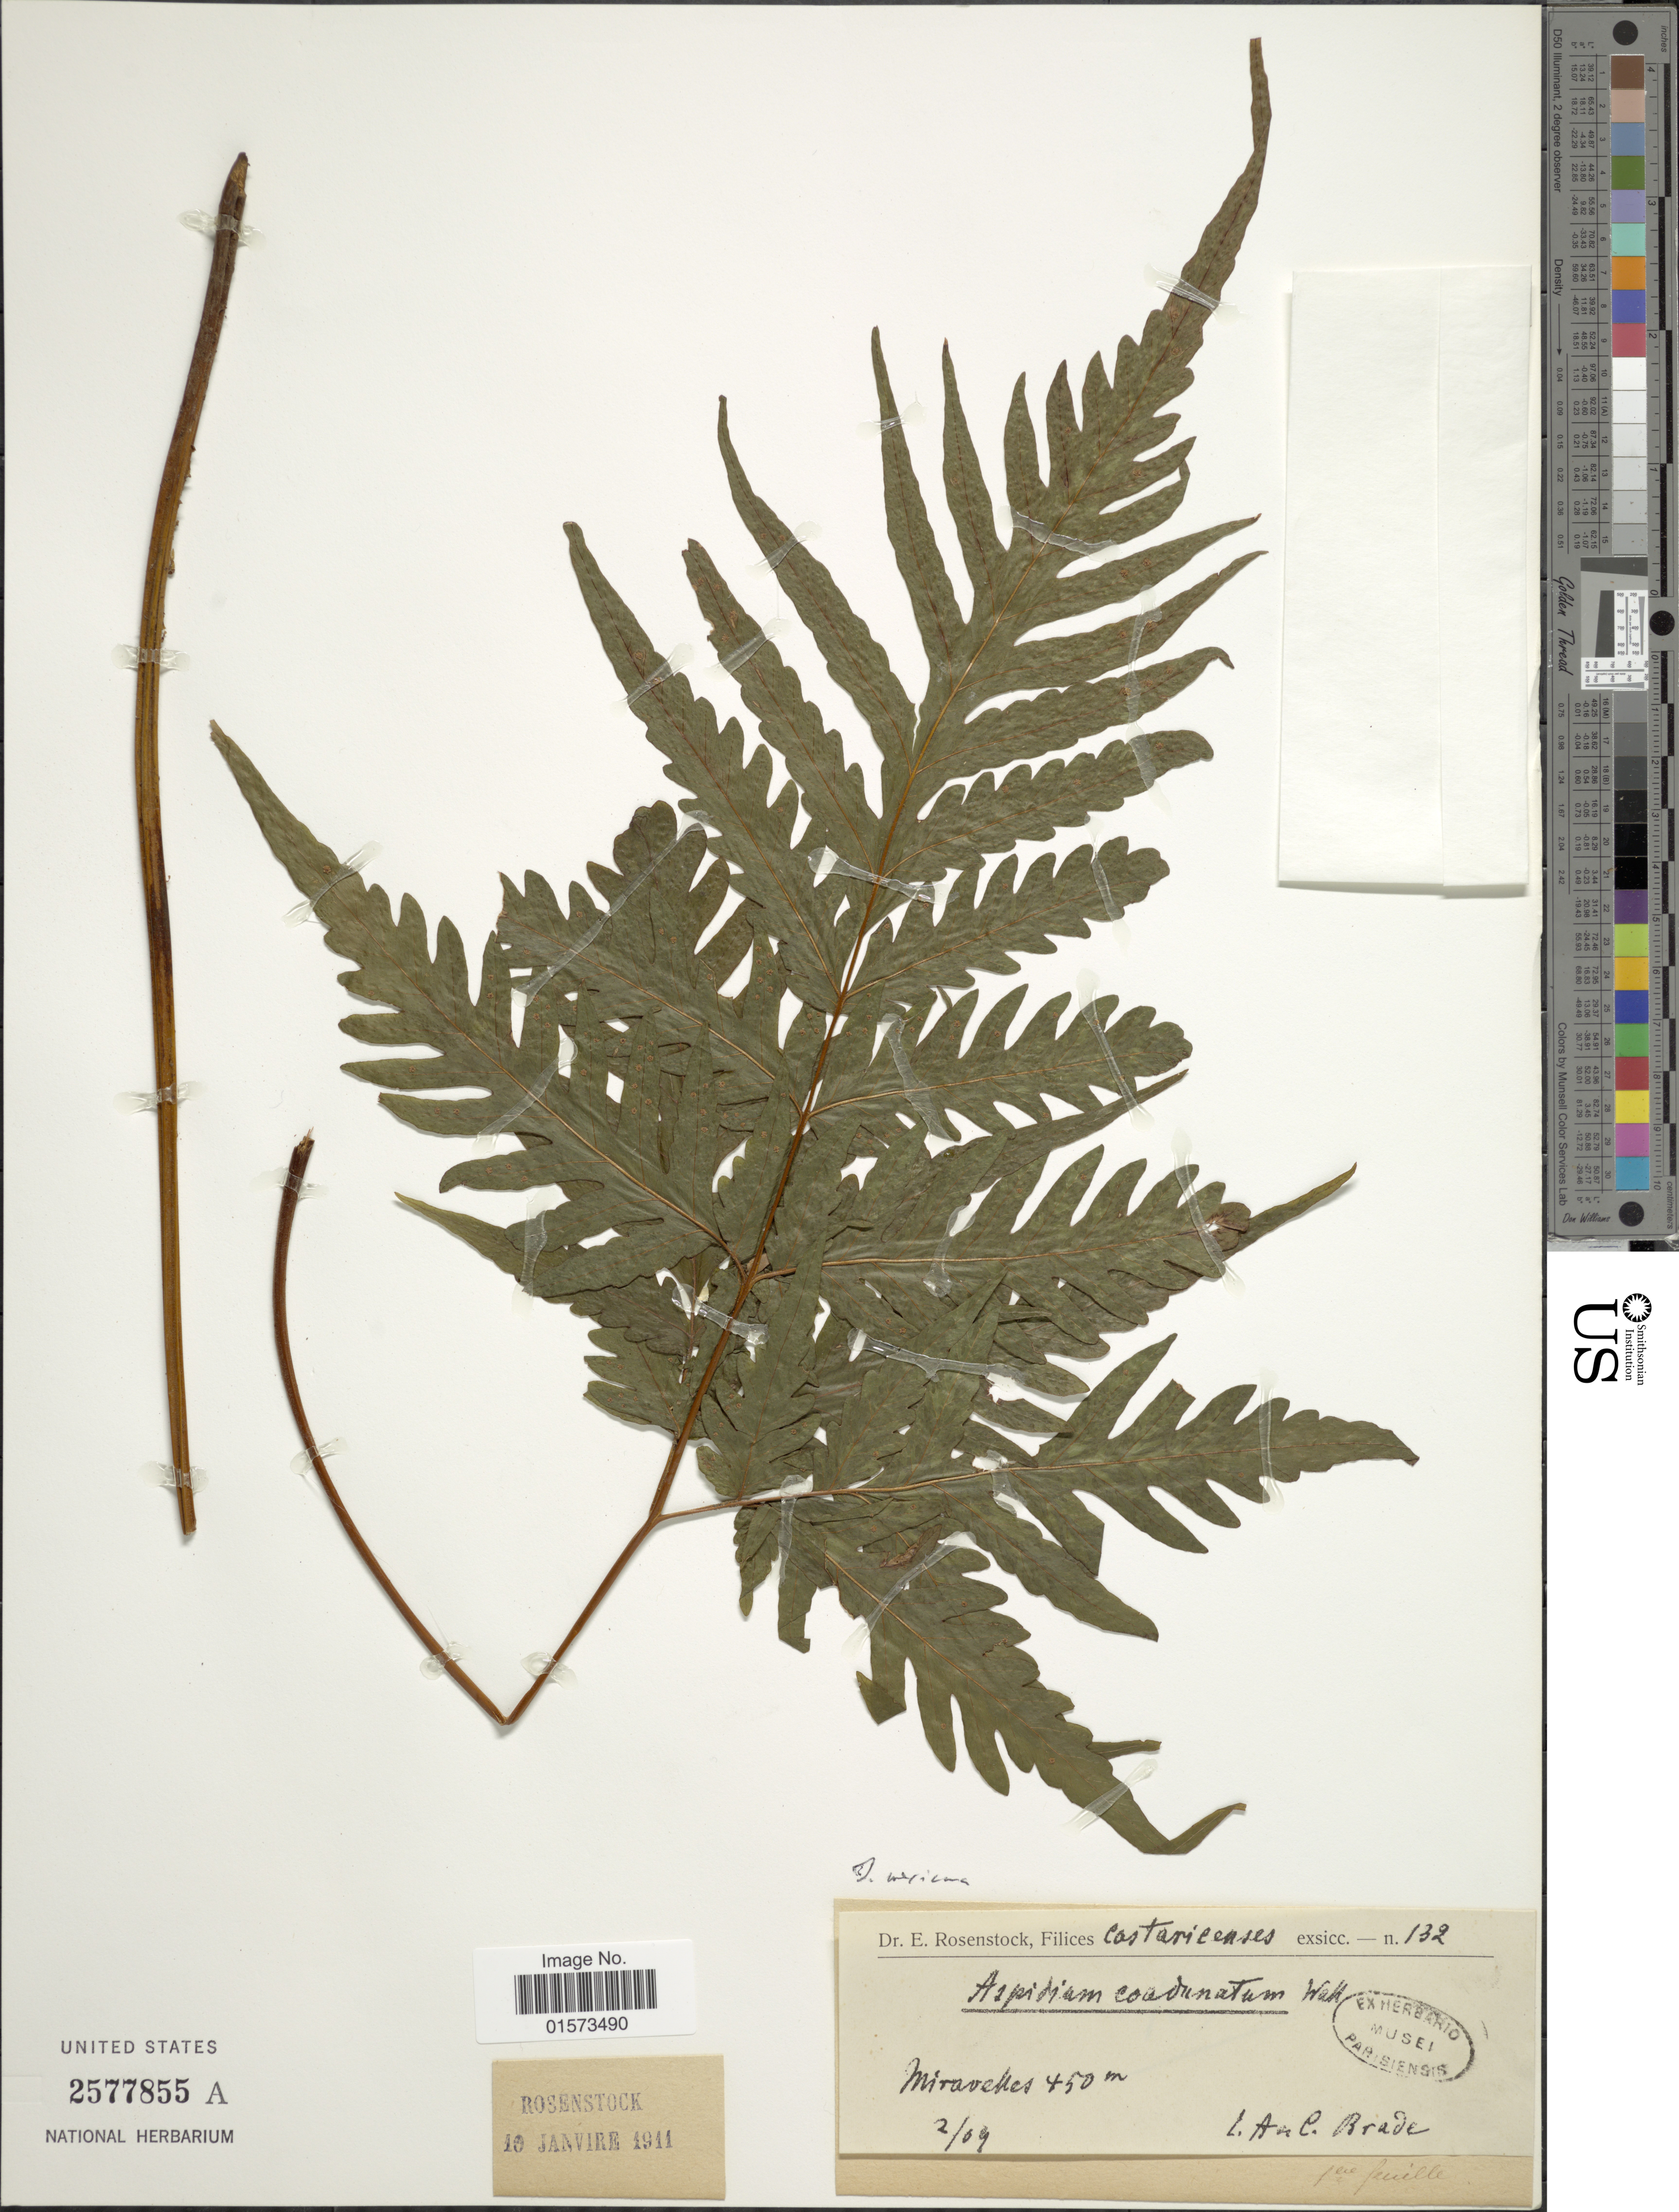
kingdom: Plantae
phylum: Tracheophyta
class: Polypodiopsida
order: Polypodiales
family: Tectariaceae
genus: Tectaria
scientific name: Tectaria mexicana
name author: (Fée) C.V. Morton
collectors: A. Brade & C. Brade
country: Costa Rica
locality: Miravelles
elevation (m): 450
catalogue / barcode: US 2577855A